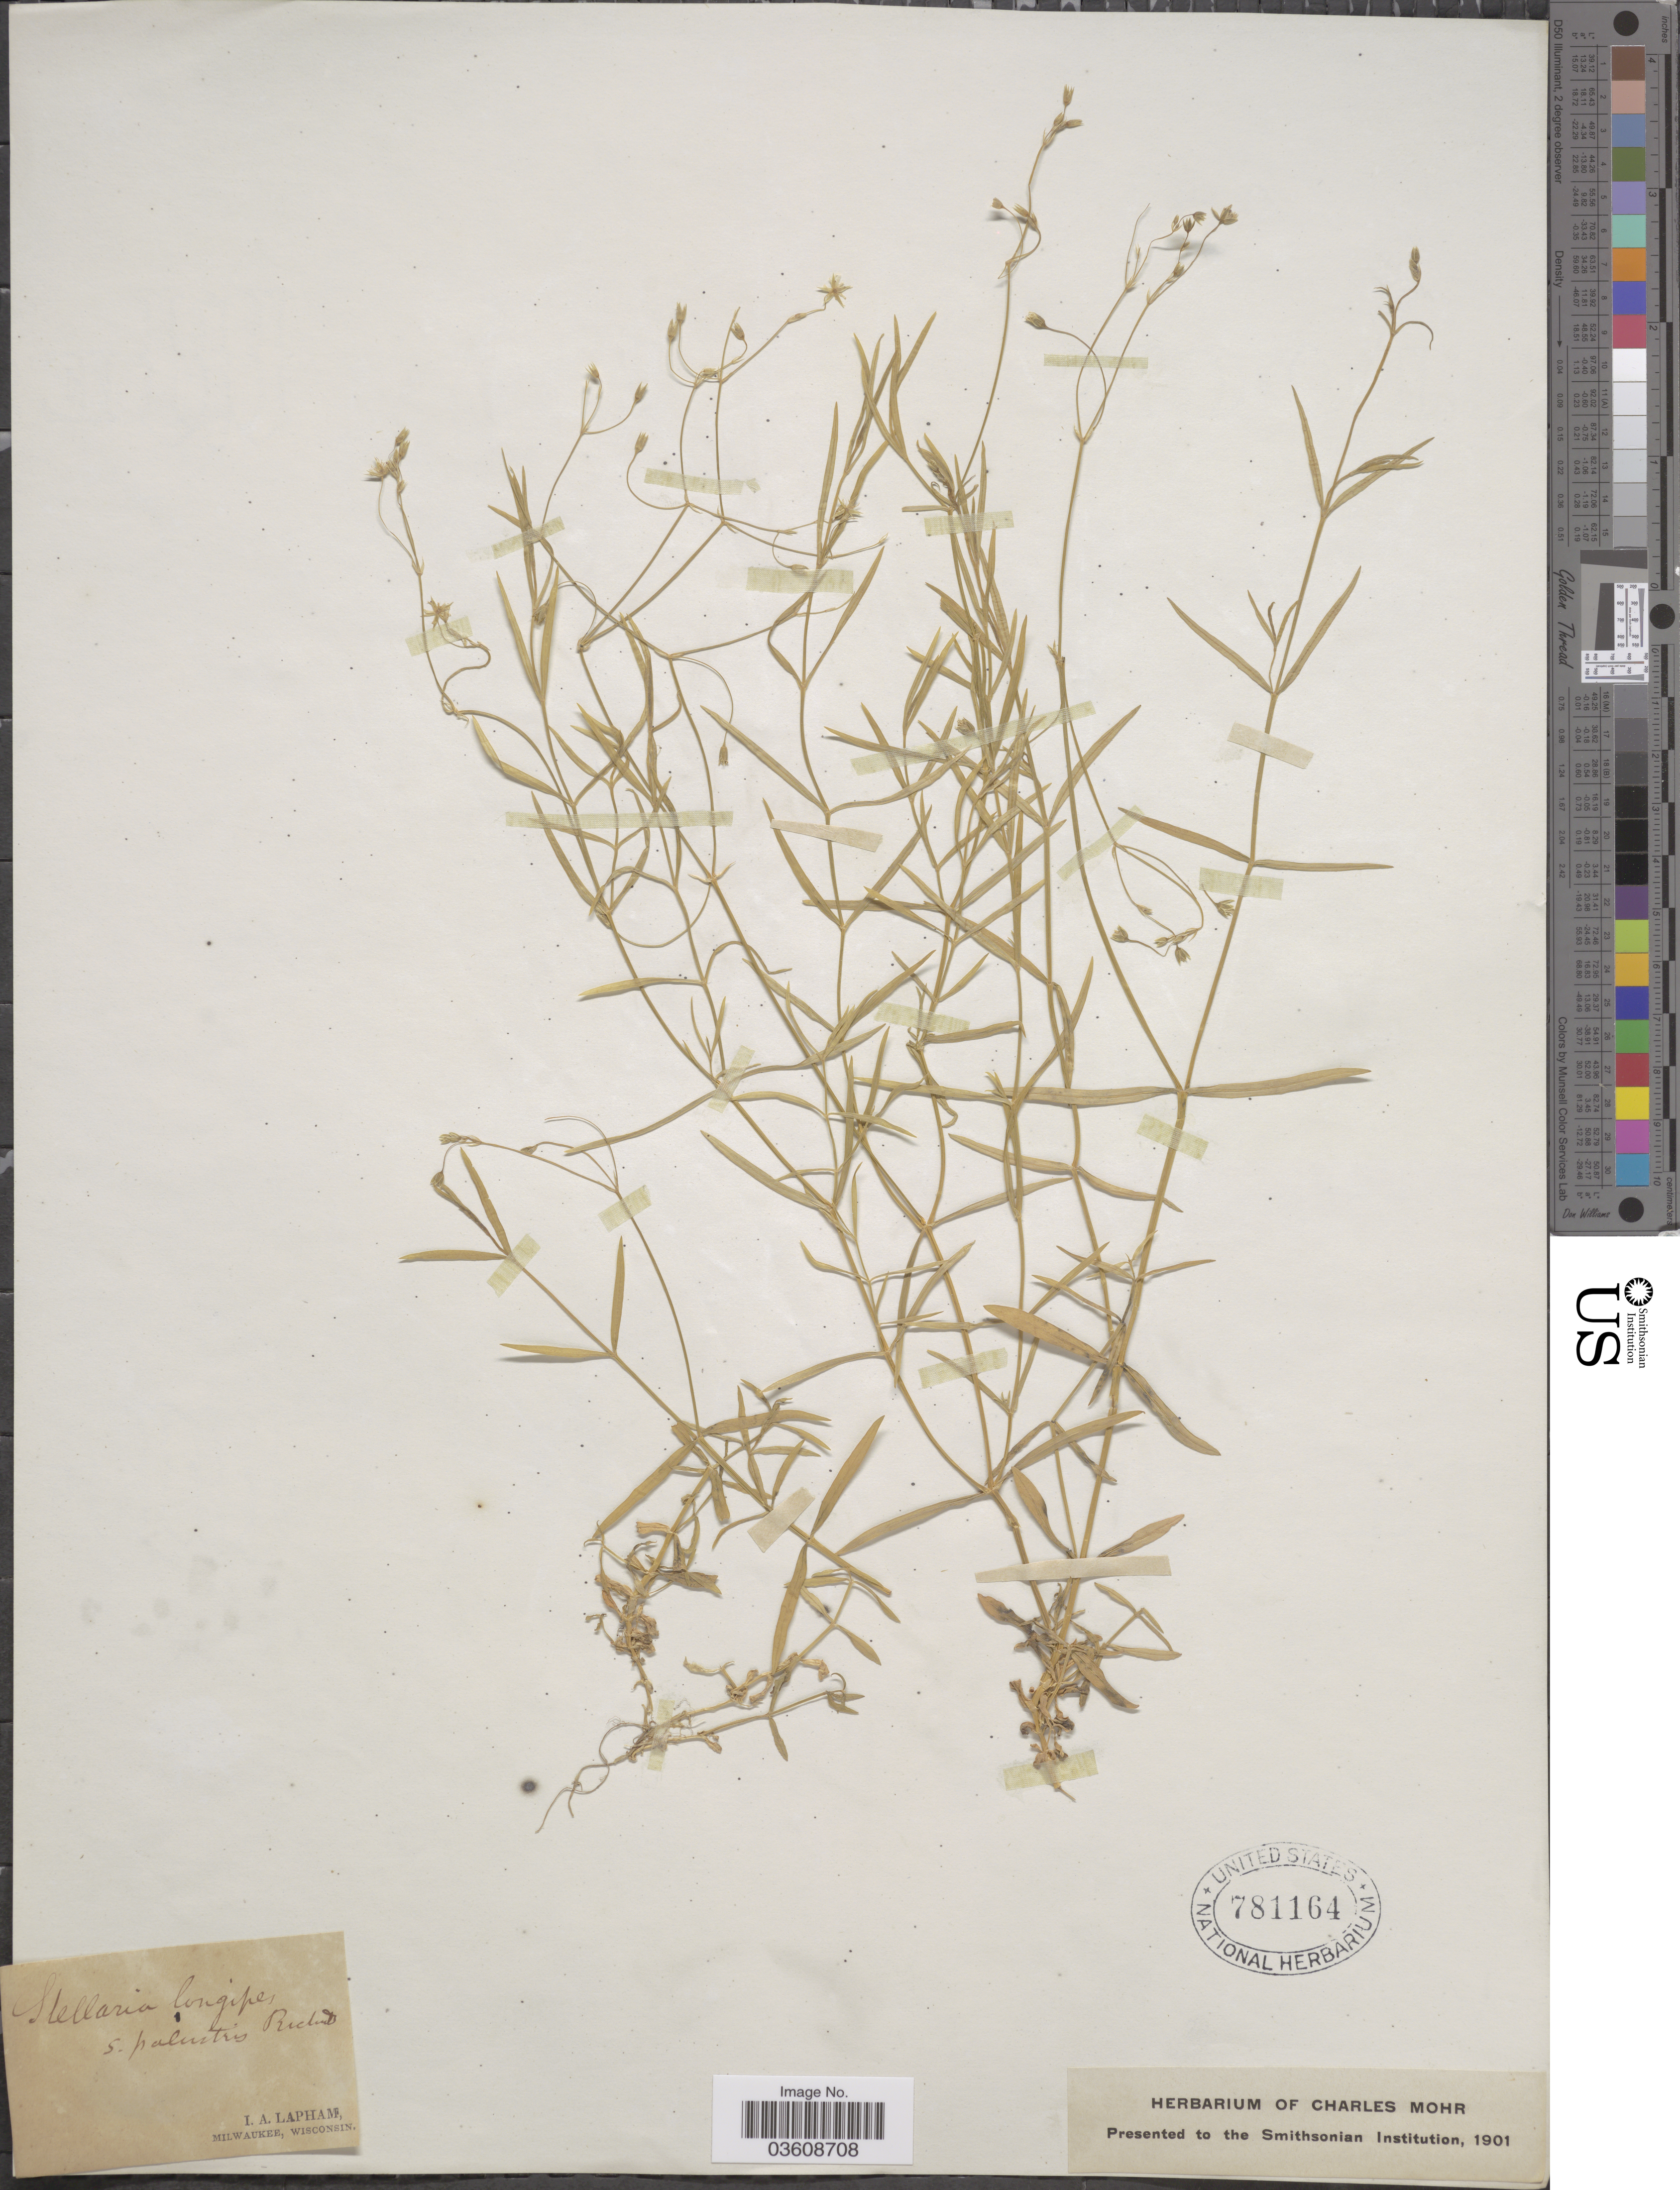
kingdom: Plantae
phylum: Tracheophyta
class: Magnoliopsida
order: Caryophyllales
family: Caryophyllaceae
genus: Stellaria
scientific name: Stellaria longipes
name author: Goldie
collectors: I. Lapham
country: United States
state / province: Wisconsin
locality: Milwaukee.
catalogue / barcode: US 781164